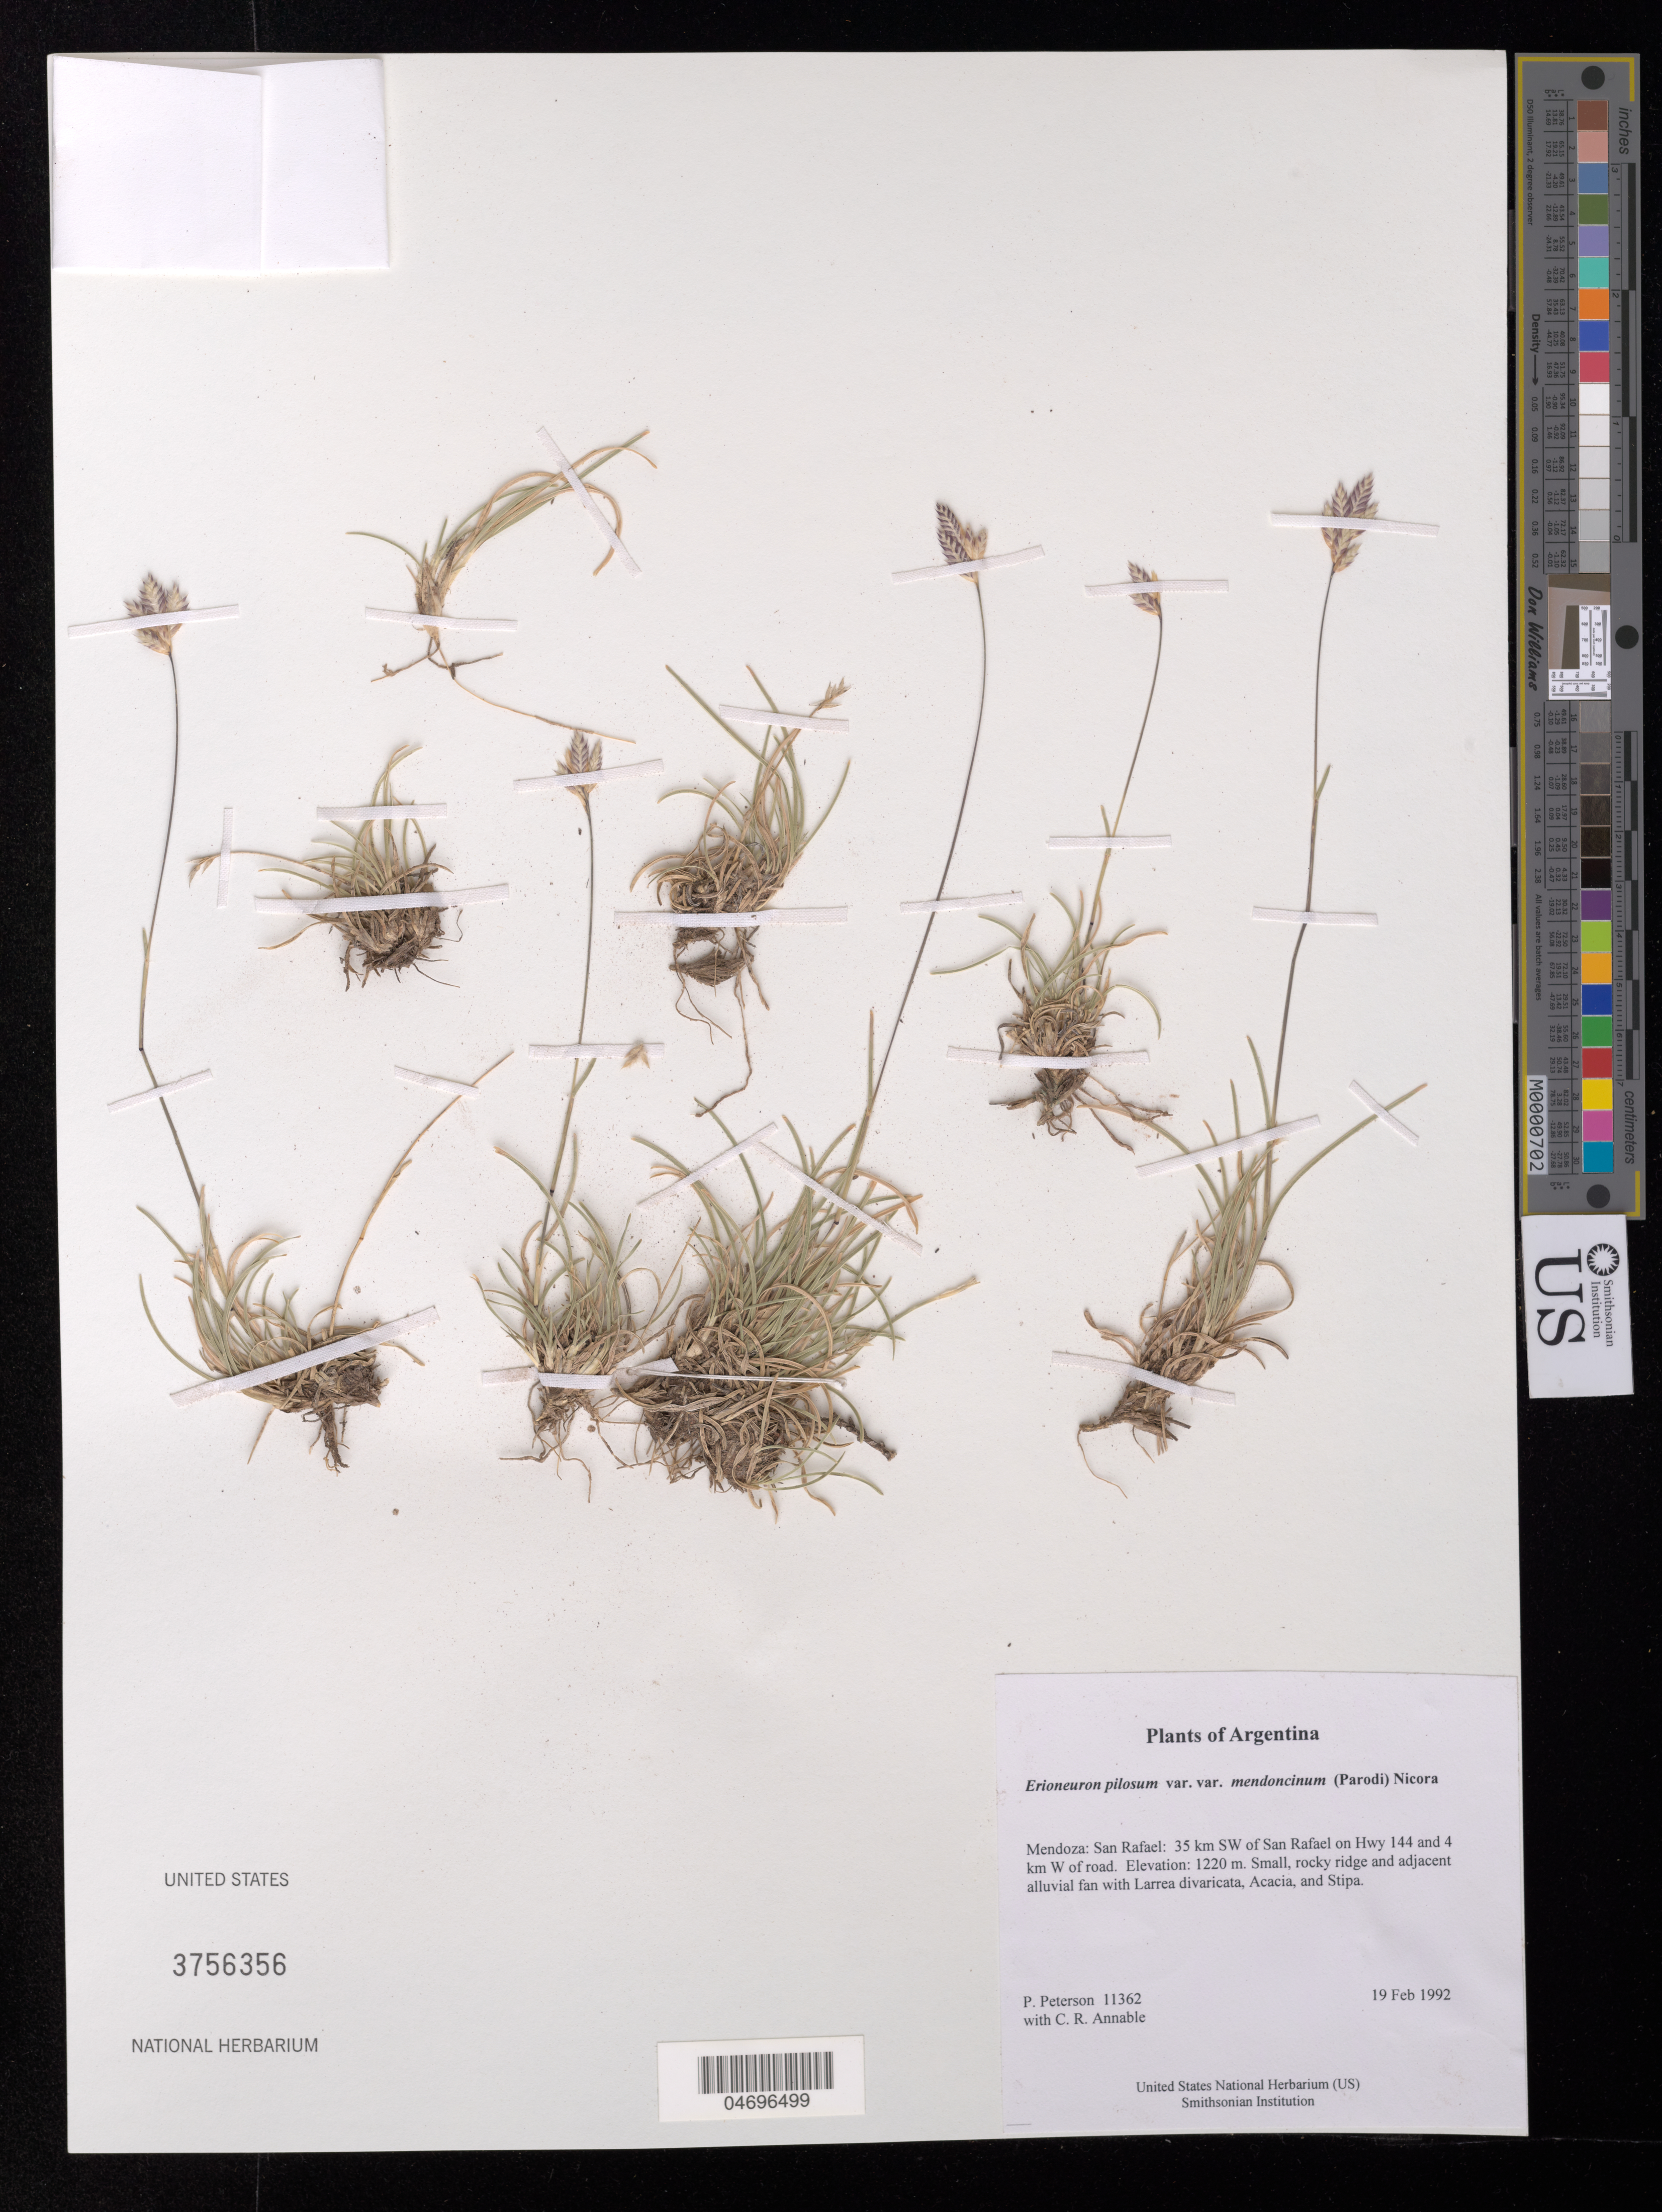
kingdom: Plantae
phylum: Tracheophyta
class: Liliopsida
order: Poales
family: Poaceae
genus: Erioneuron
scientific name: Erioneuron pilosum var. mendoncinum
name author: (Parodi) Nicora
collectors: P. M. Peterson & C. R. Annable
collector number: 11362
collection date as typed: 19 Feb 1992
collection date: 1992-02-19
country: Argentina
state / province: Mendoza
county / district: San Rafael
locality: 35 km SW of San Rafael on Hwy 144 and 4 km W of road.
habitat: Small, rocky ridge and adjacent alluvial fan with Larrea divaricata, Acacia, and Stipa.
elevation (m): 1220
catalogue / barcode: US 3756356